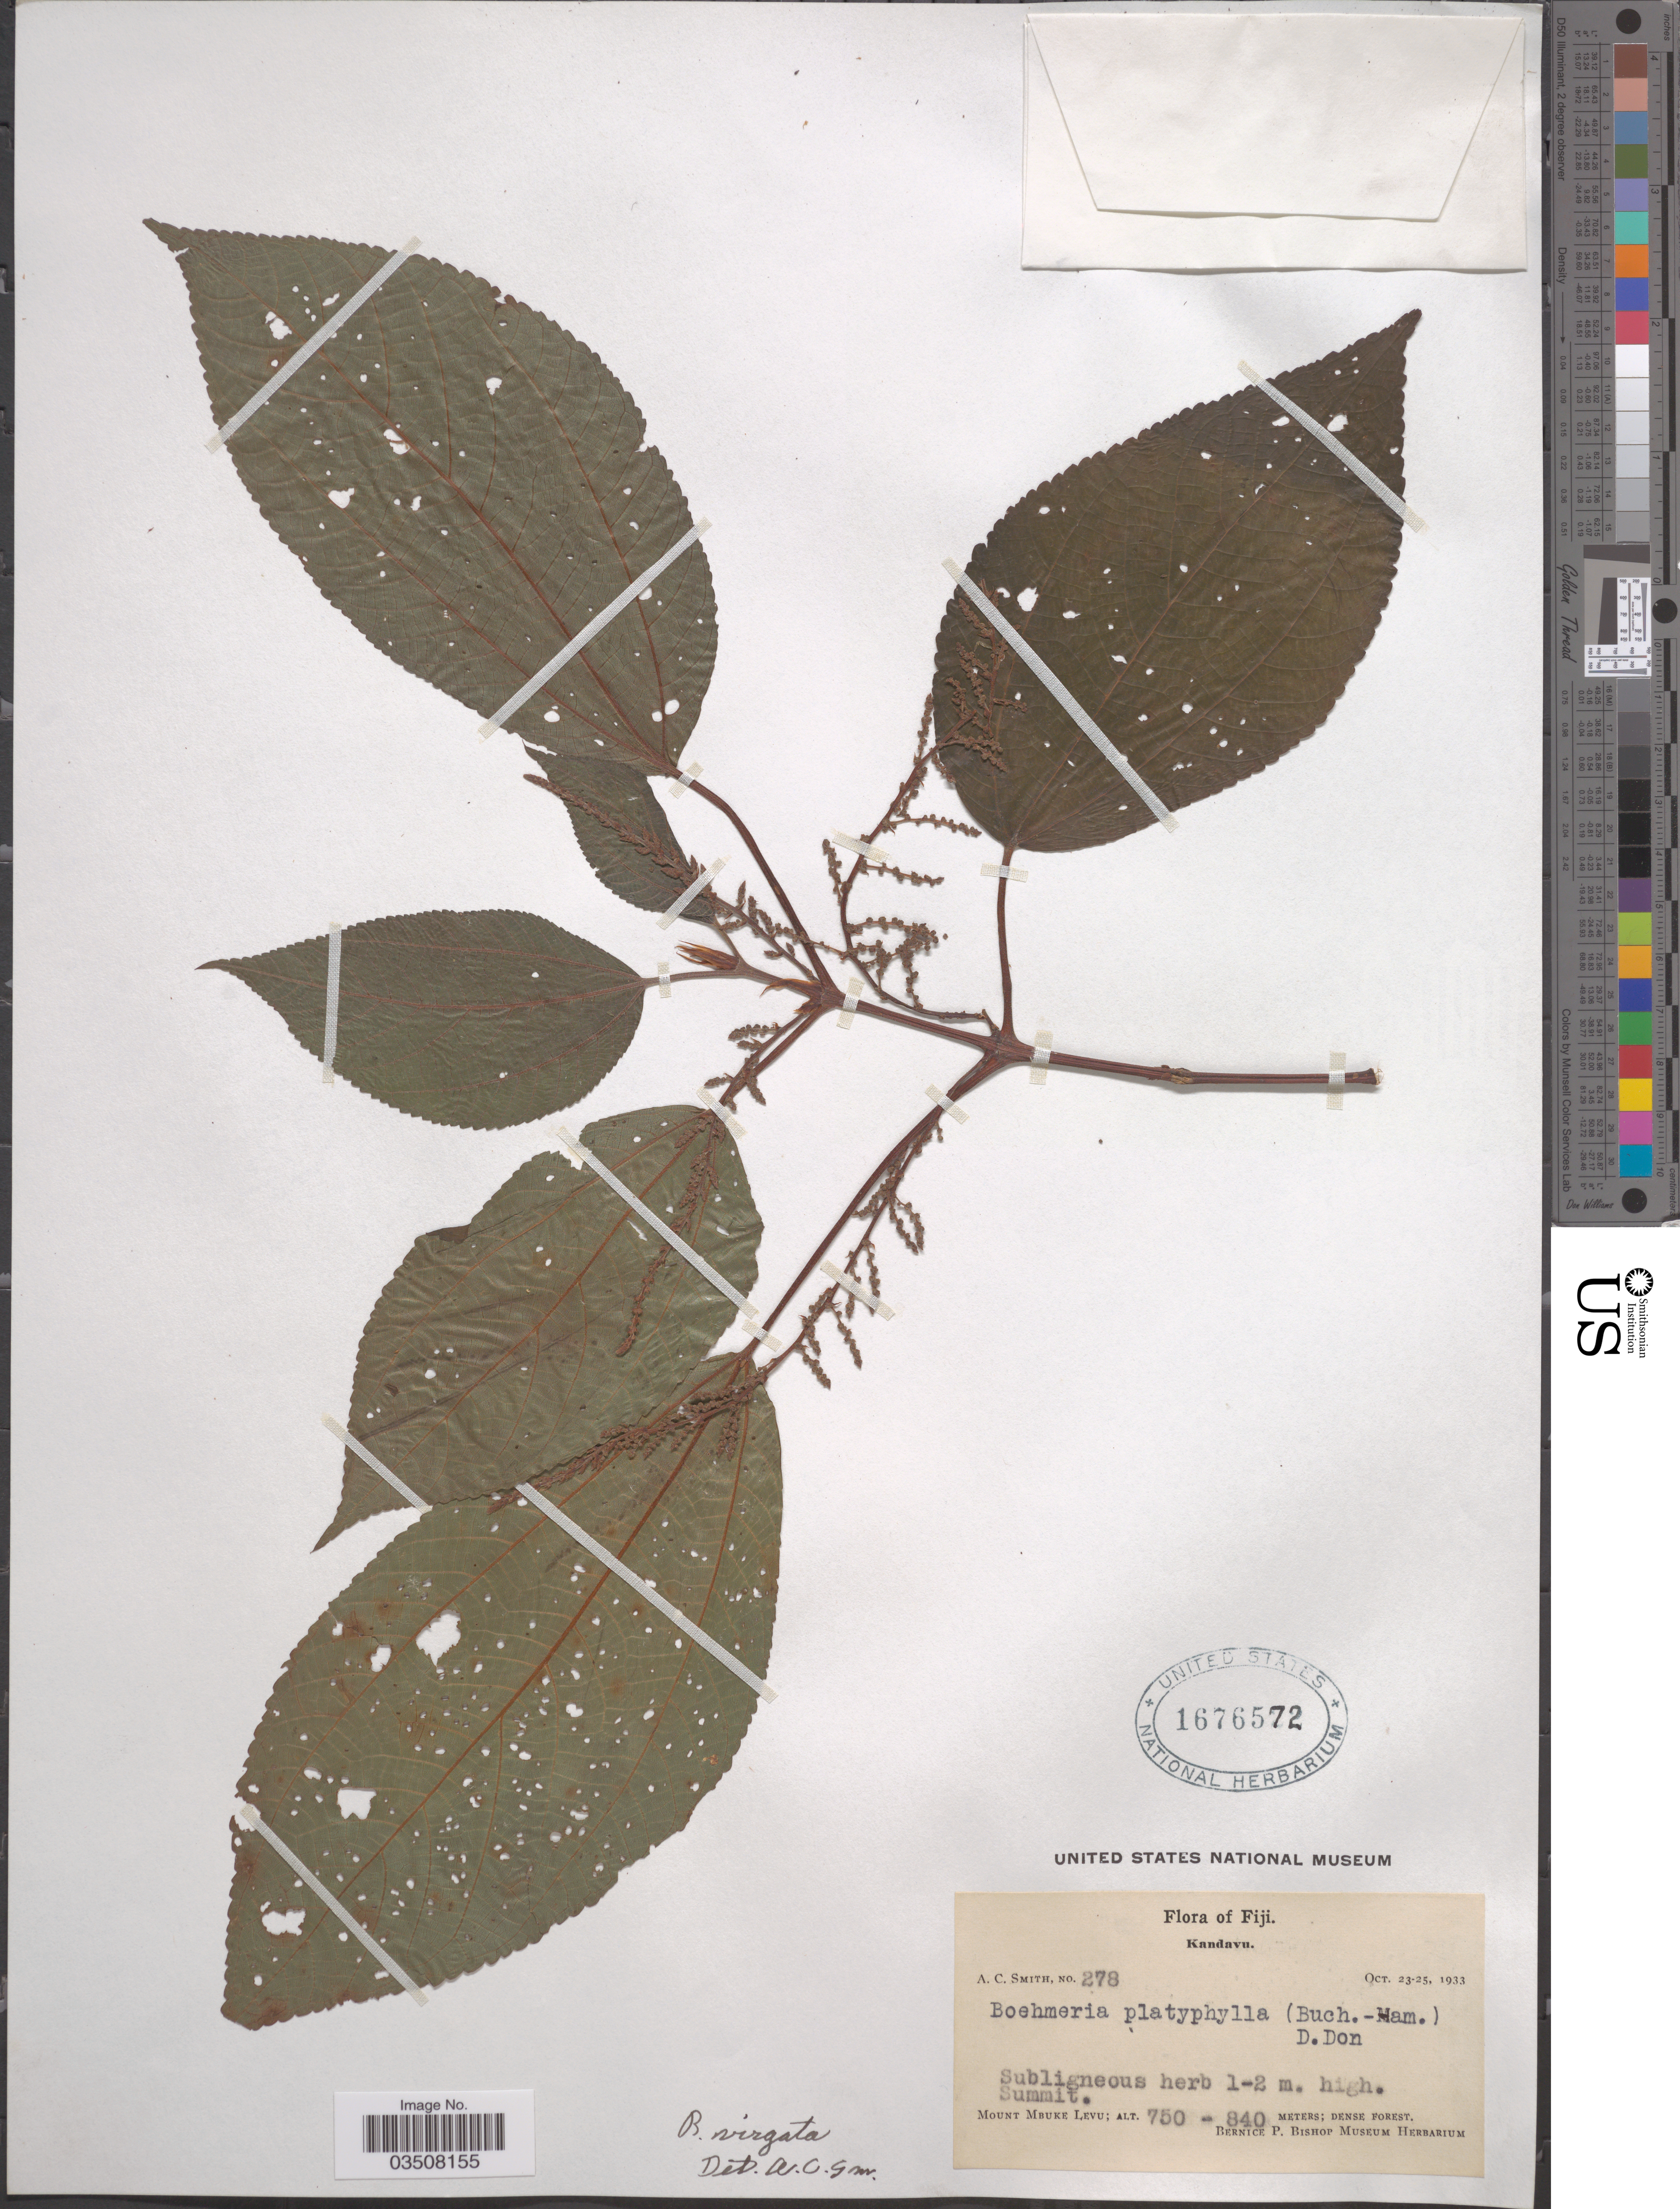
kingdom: Plantae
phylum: Tracheophyta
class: Magnoliopsida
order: Rosales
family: Urticaceae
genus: Boehmeria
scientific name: Boehmeria virgata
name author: (G. Forst.) Guill.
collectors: A. C. Smith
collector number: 278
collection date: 1933-10-23/1933-10-25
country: Fiji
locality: Kandavu. Summit. Mount Mbuke Levu.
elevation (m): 750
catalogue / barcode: US 1676572